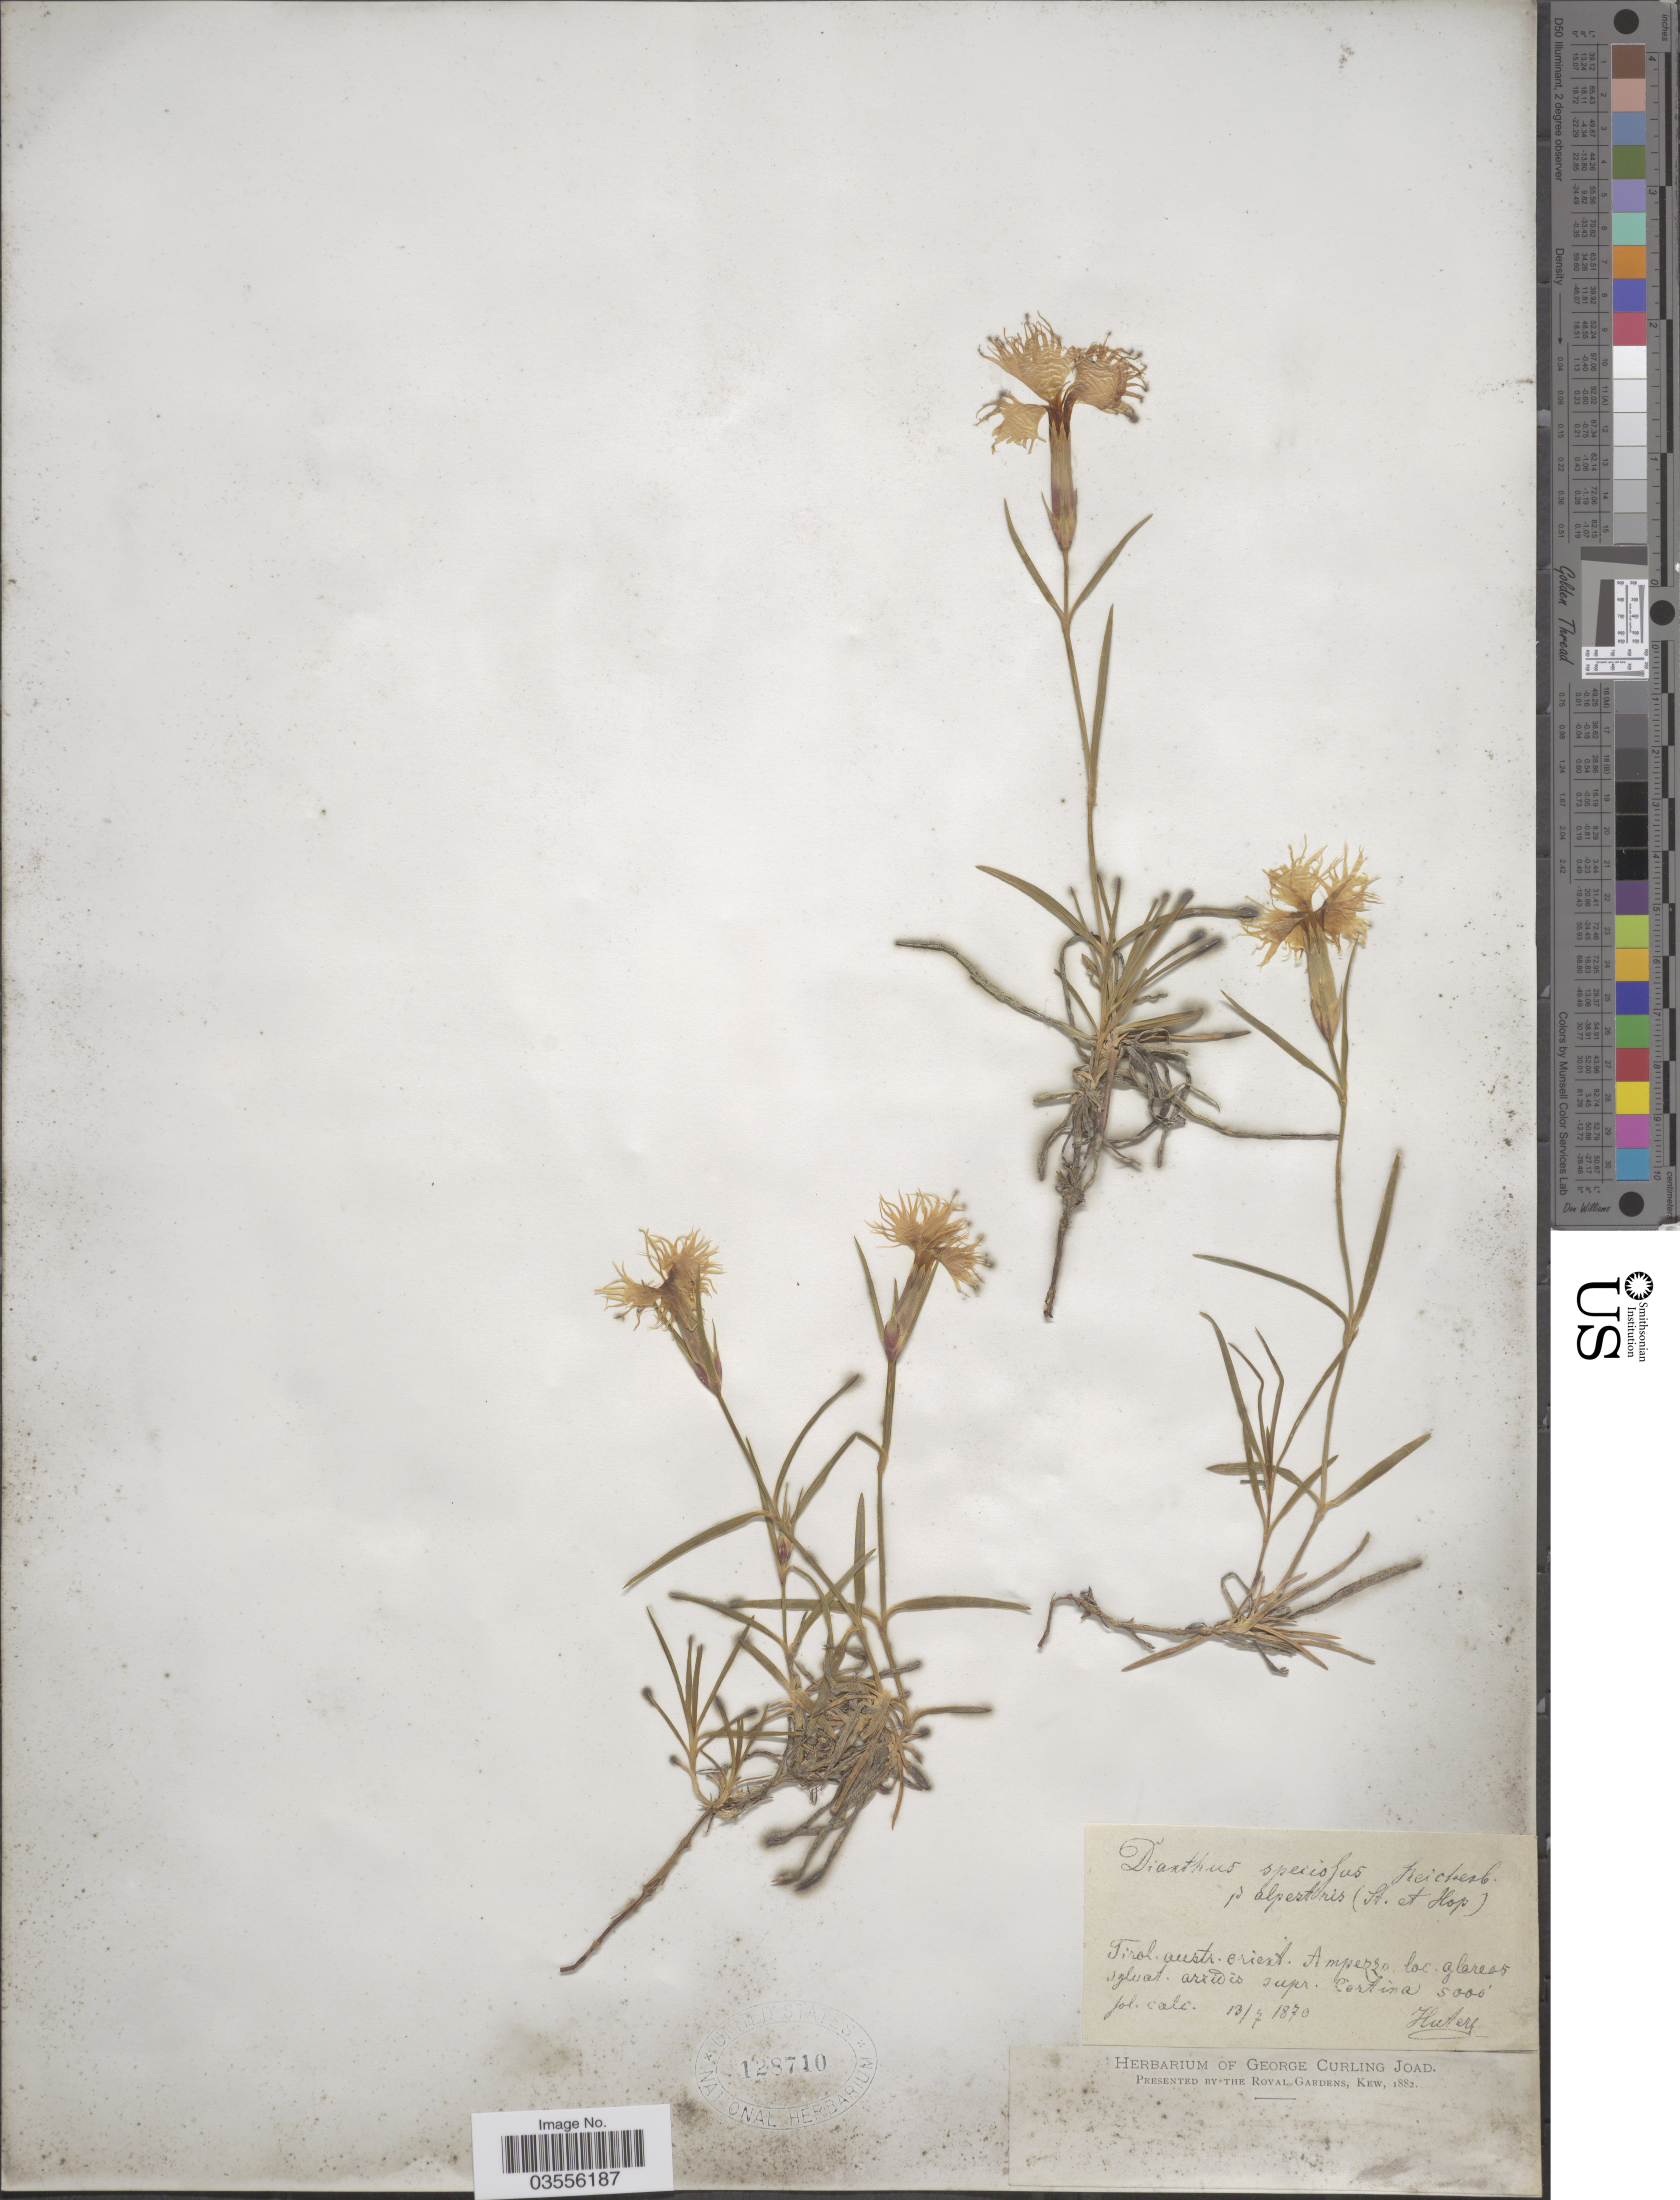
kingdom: Plantae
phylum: Tracheophyta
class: Magnoliopsida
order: Caryophyllales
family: Caryophyllaceae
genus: Dianthus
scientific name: Dianthus alpestris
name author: Sternb.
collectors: -. Huter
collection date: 1870-07-13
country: Italy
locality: Tirol austr. orient. Ampezzo. loc. glareas sylvat. aridis supr. Cortina.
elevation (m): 1524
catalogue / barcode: US 128710